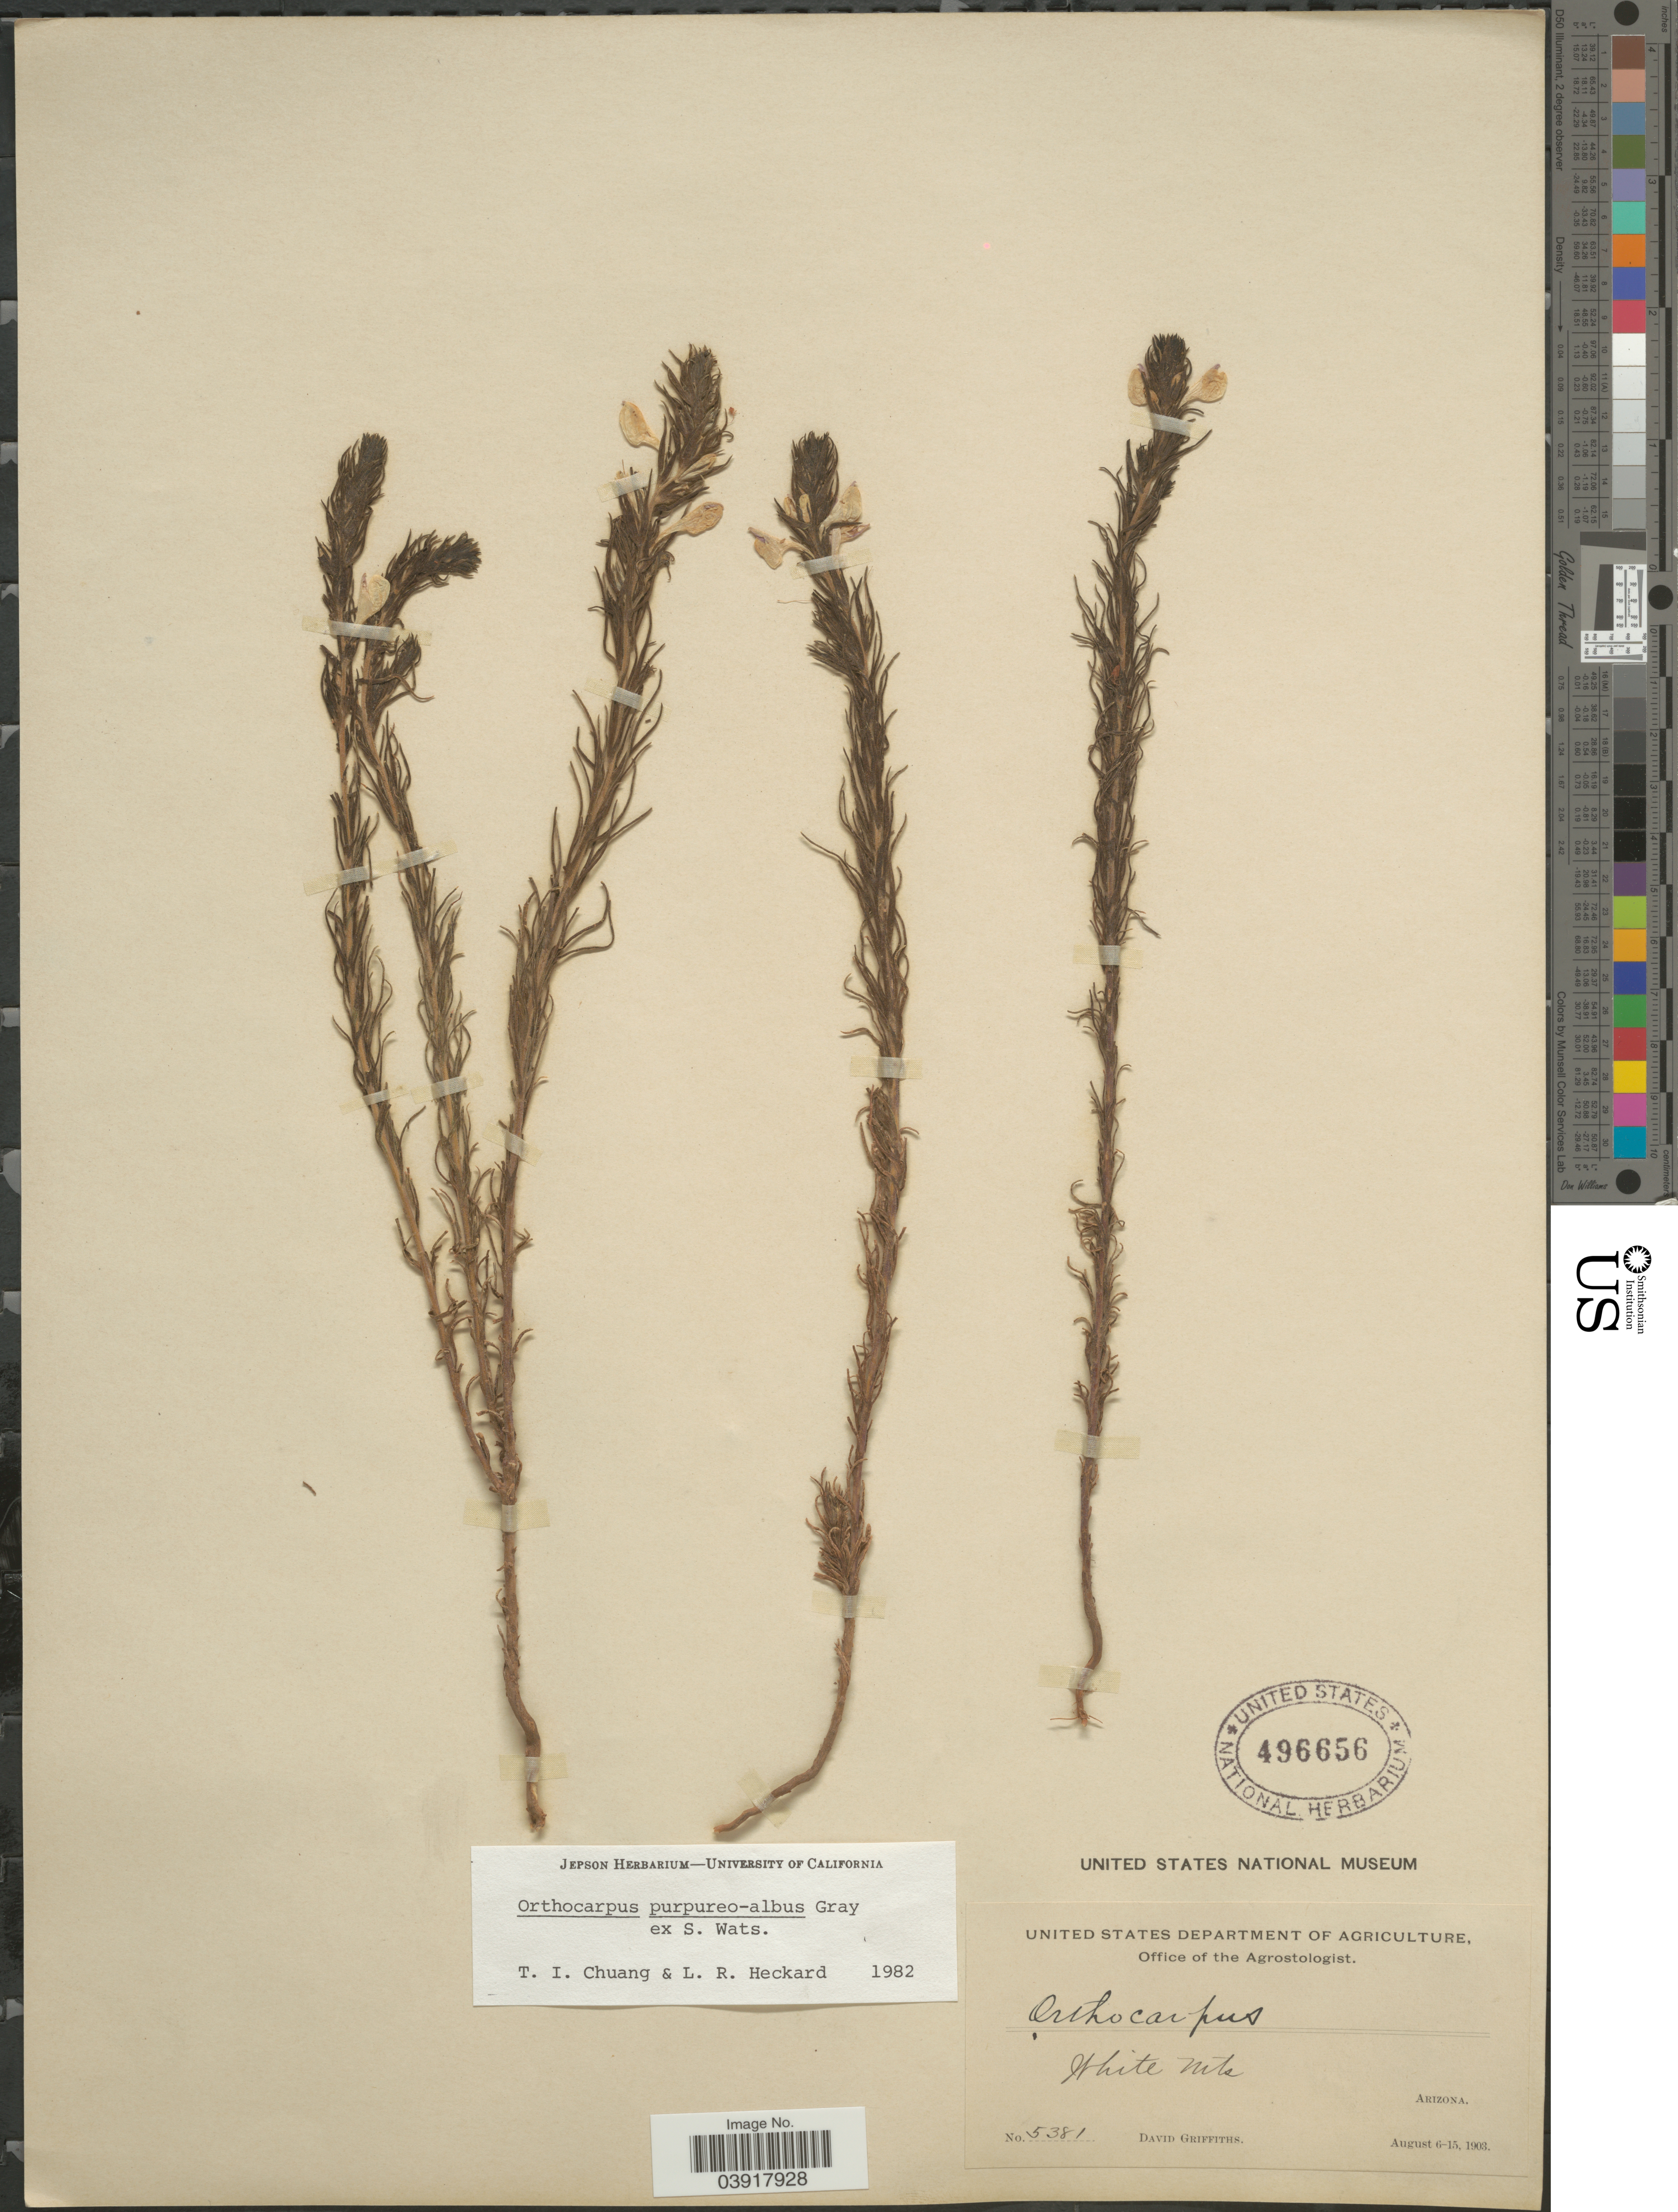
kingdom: Plantae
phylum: Tracheophyta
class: Magnoliopsida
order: Lamiales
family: Orobanchaceae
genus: Orthocarpus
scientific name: Orthocarpus purpureo-albus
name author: A. Gray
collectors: D. Griffiths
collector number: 5381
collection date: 1903-08-06/1903-08-15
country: United States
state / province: Arizona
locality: White Mts.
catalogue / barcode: US 496656